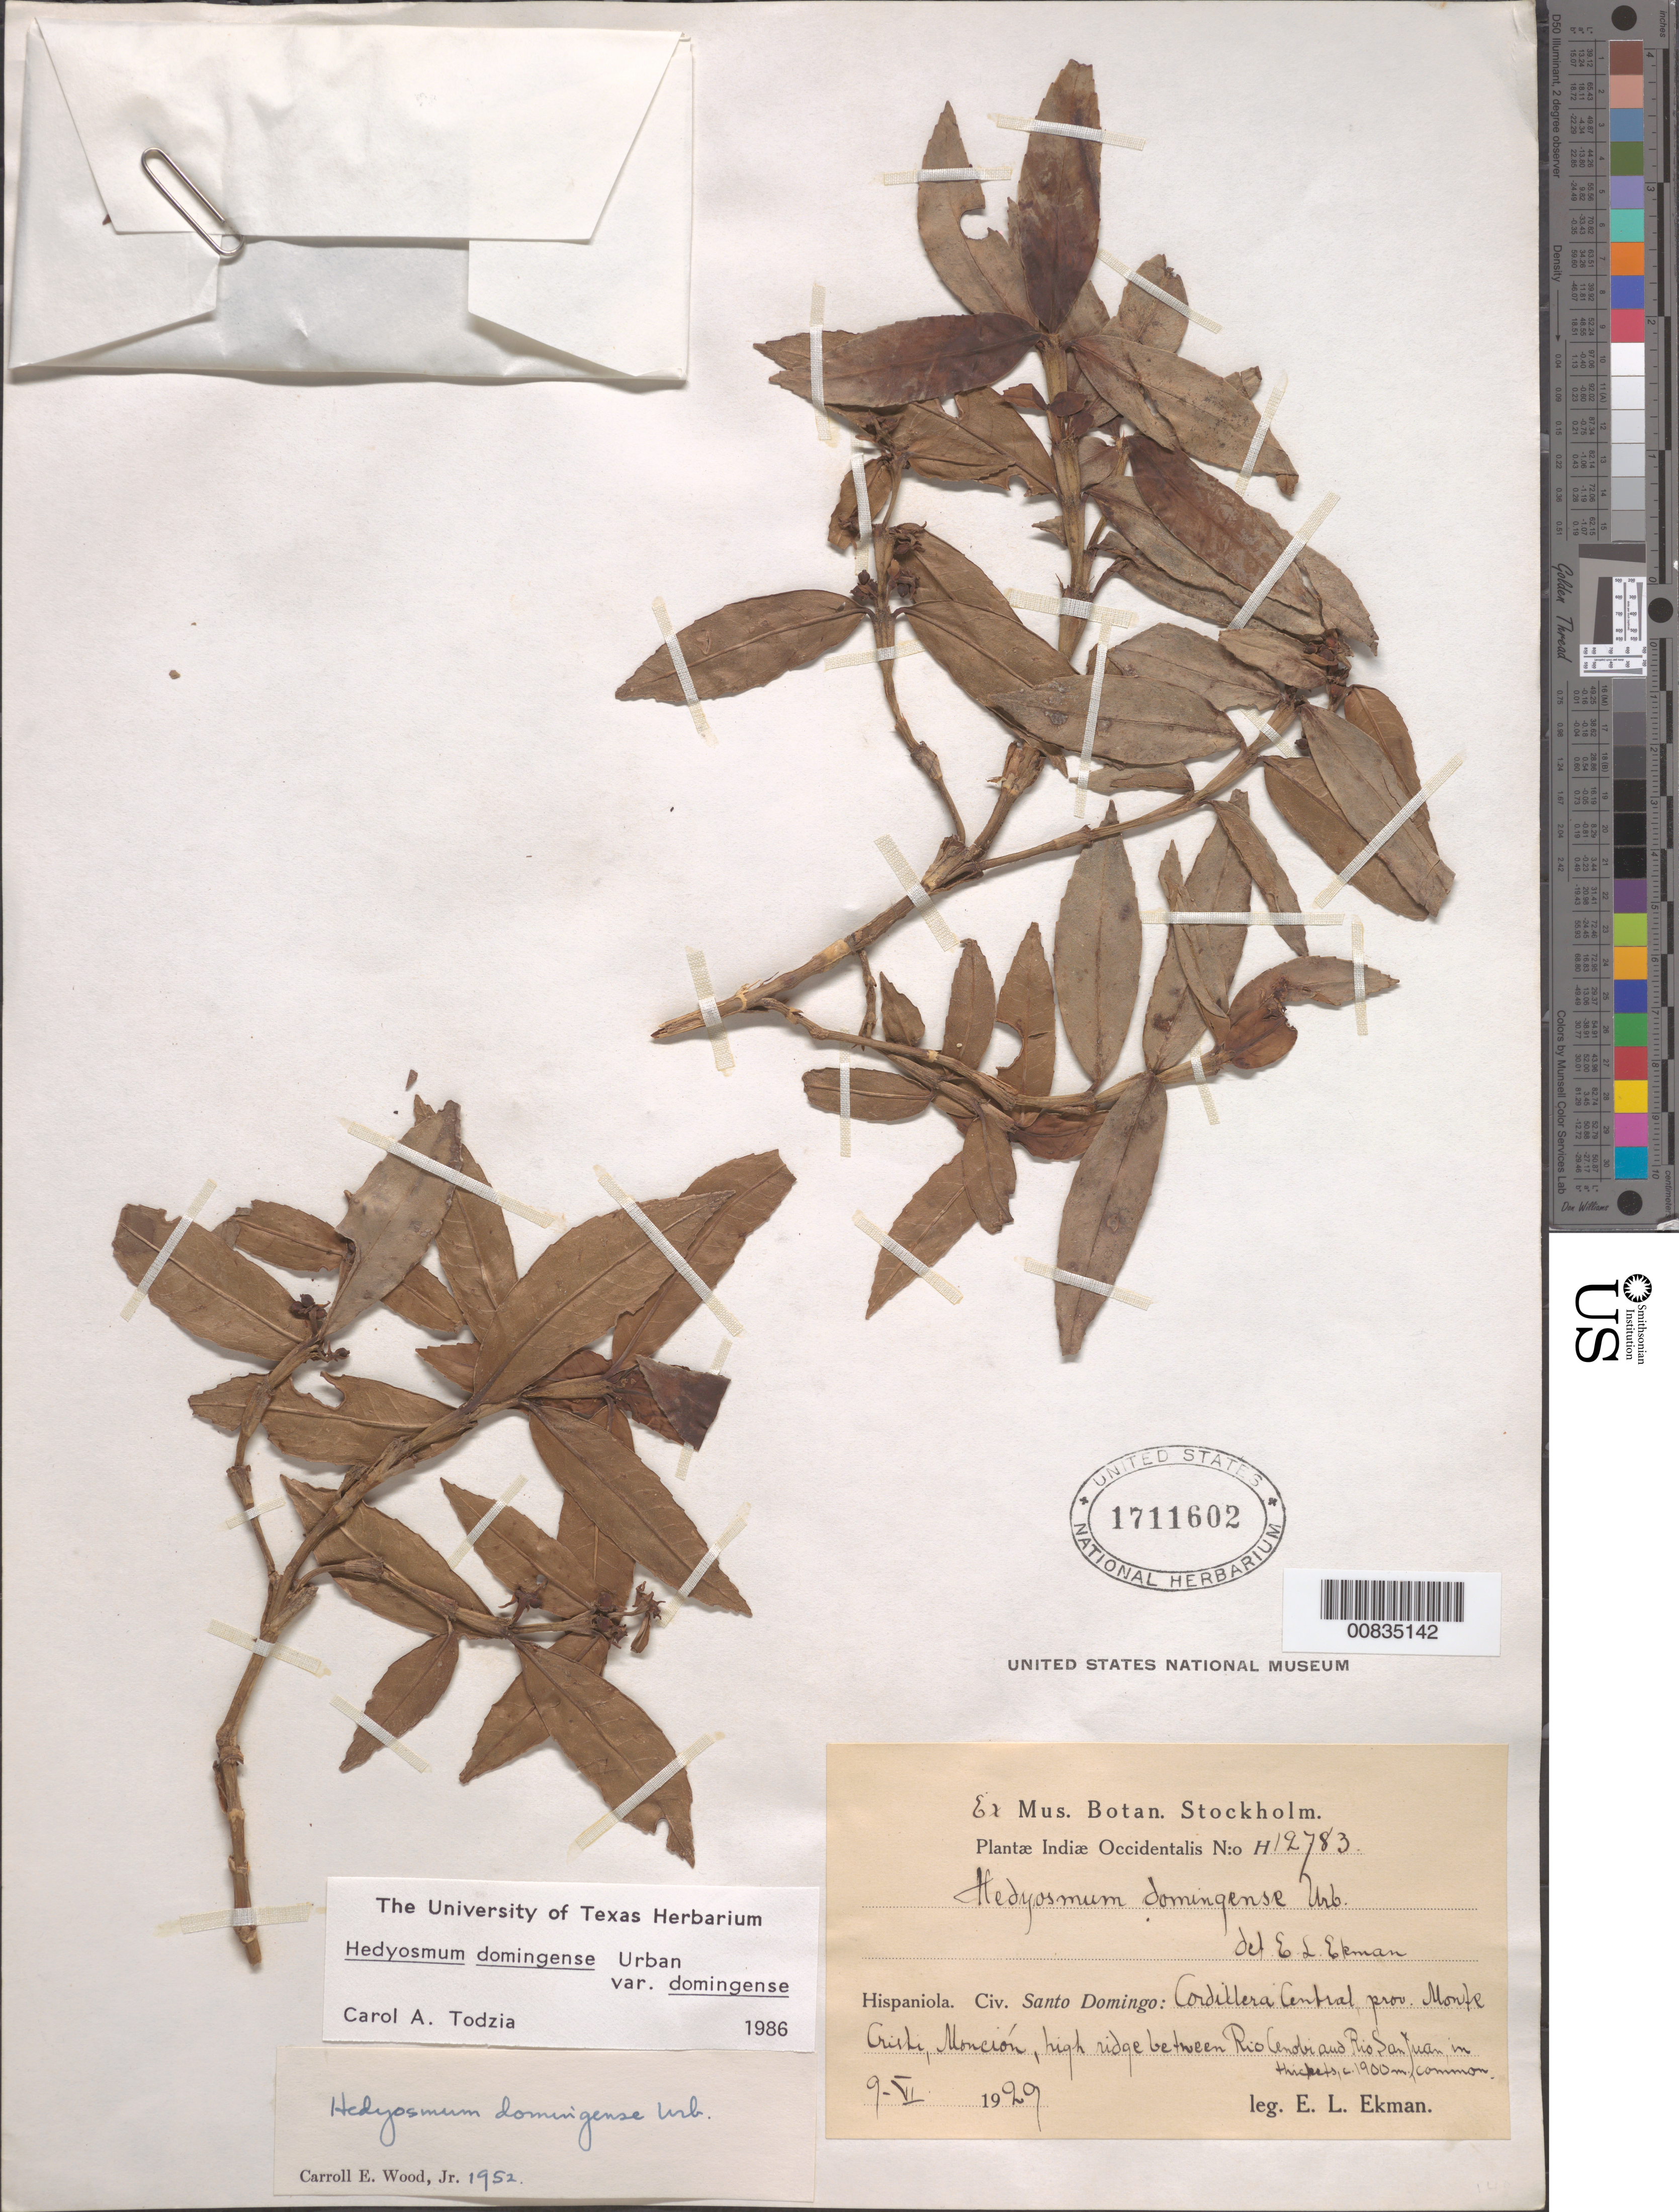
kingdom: Plantae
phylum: Tracheophyta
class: Magnoliopsida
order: Chloranthales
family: Chloranthaceae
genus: Hedyosmum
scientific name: Hedyosmum domingense var. domingense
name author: Urb.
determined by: Todzia, C. A., (TEX), University of Texas Austin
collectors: E. L. Ekman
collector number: H 12783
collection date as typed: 09 Jun 1929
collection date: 1929-06-09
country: Dominican Republic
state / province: Monte Cristi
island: Hispaniola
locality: Cordillera Central, Monción, high ridge between Río Cenobi and Río San Juan.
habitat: In thickets.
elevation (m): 1900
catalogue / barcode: US 1711602